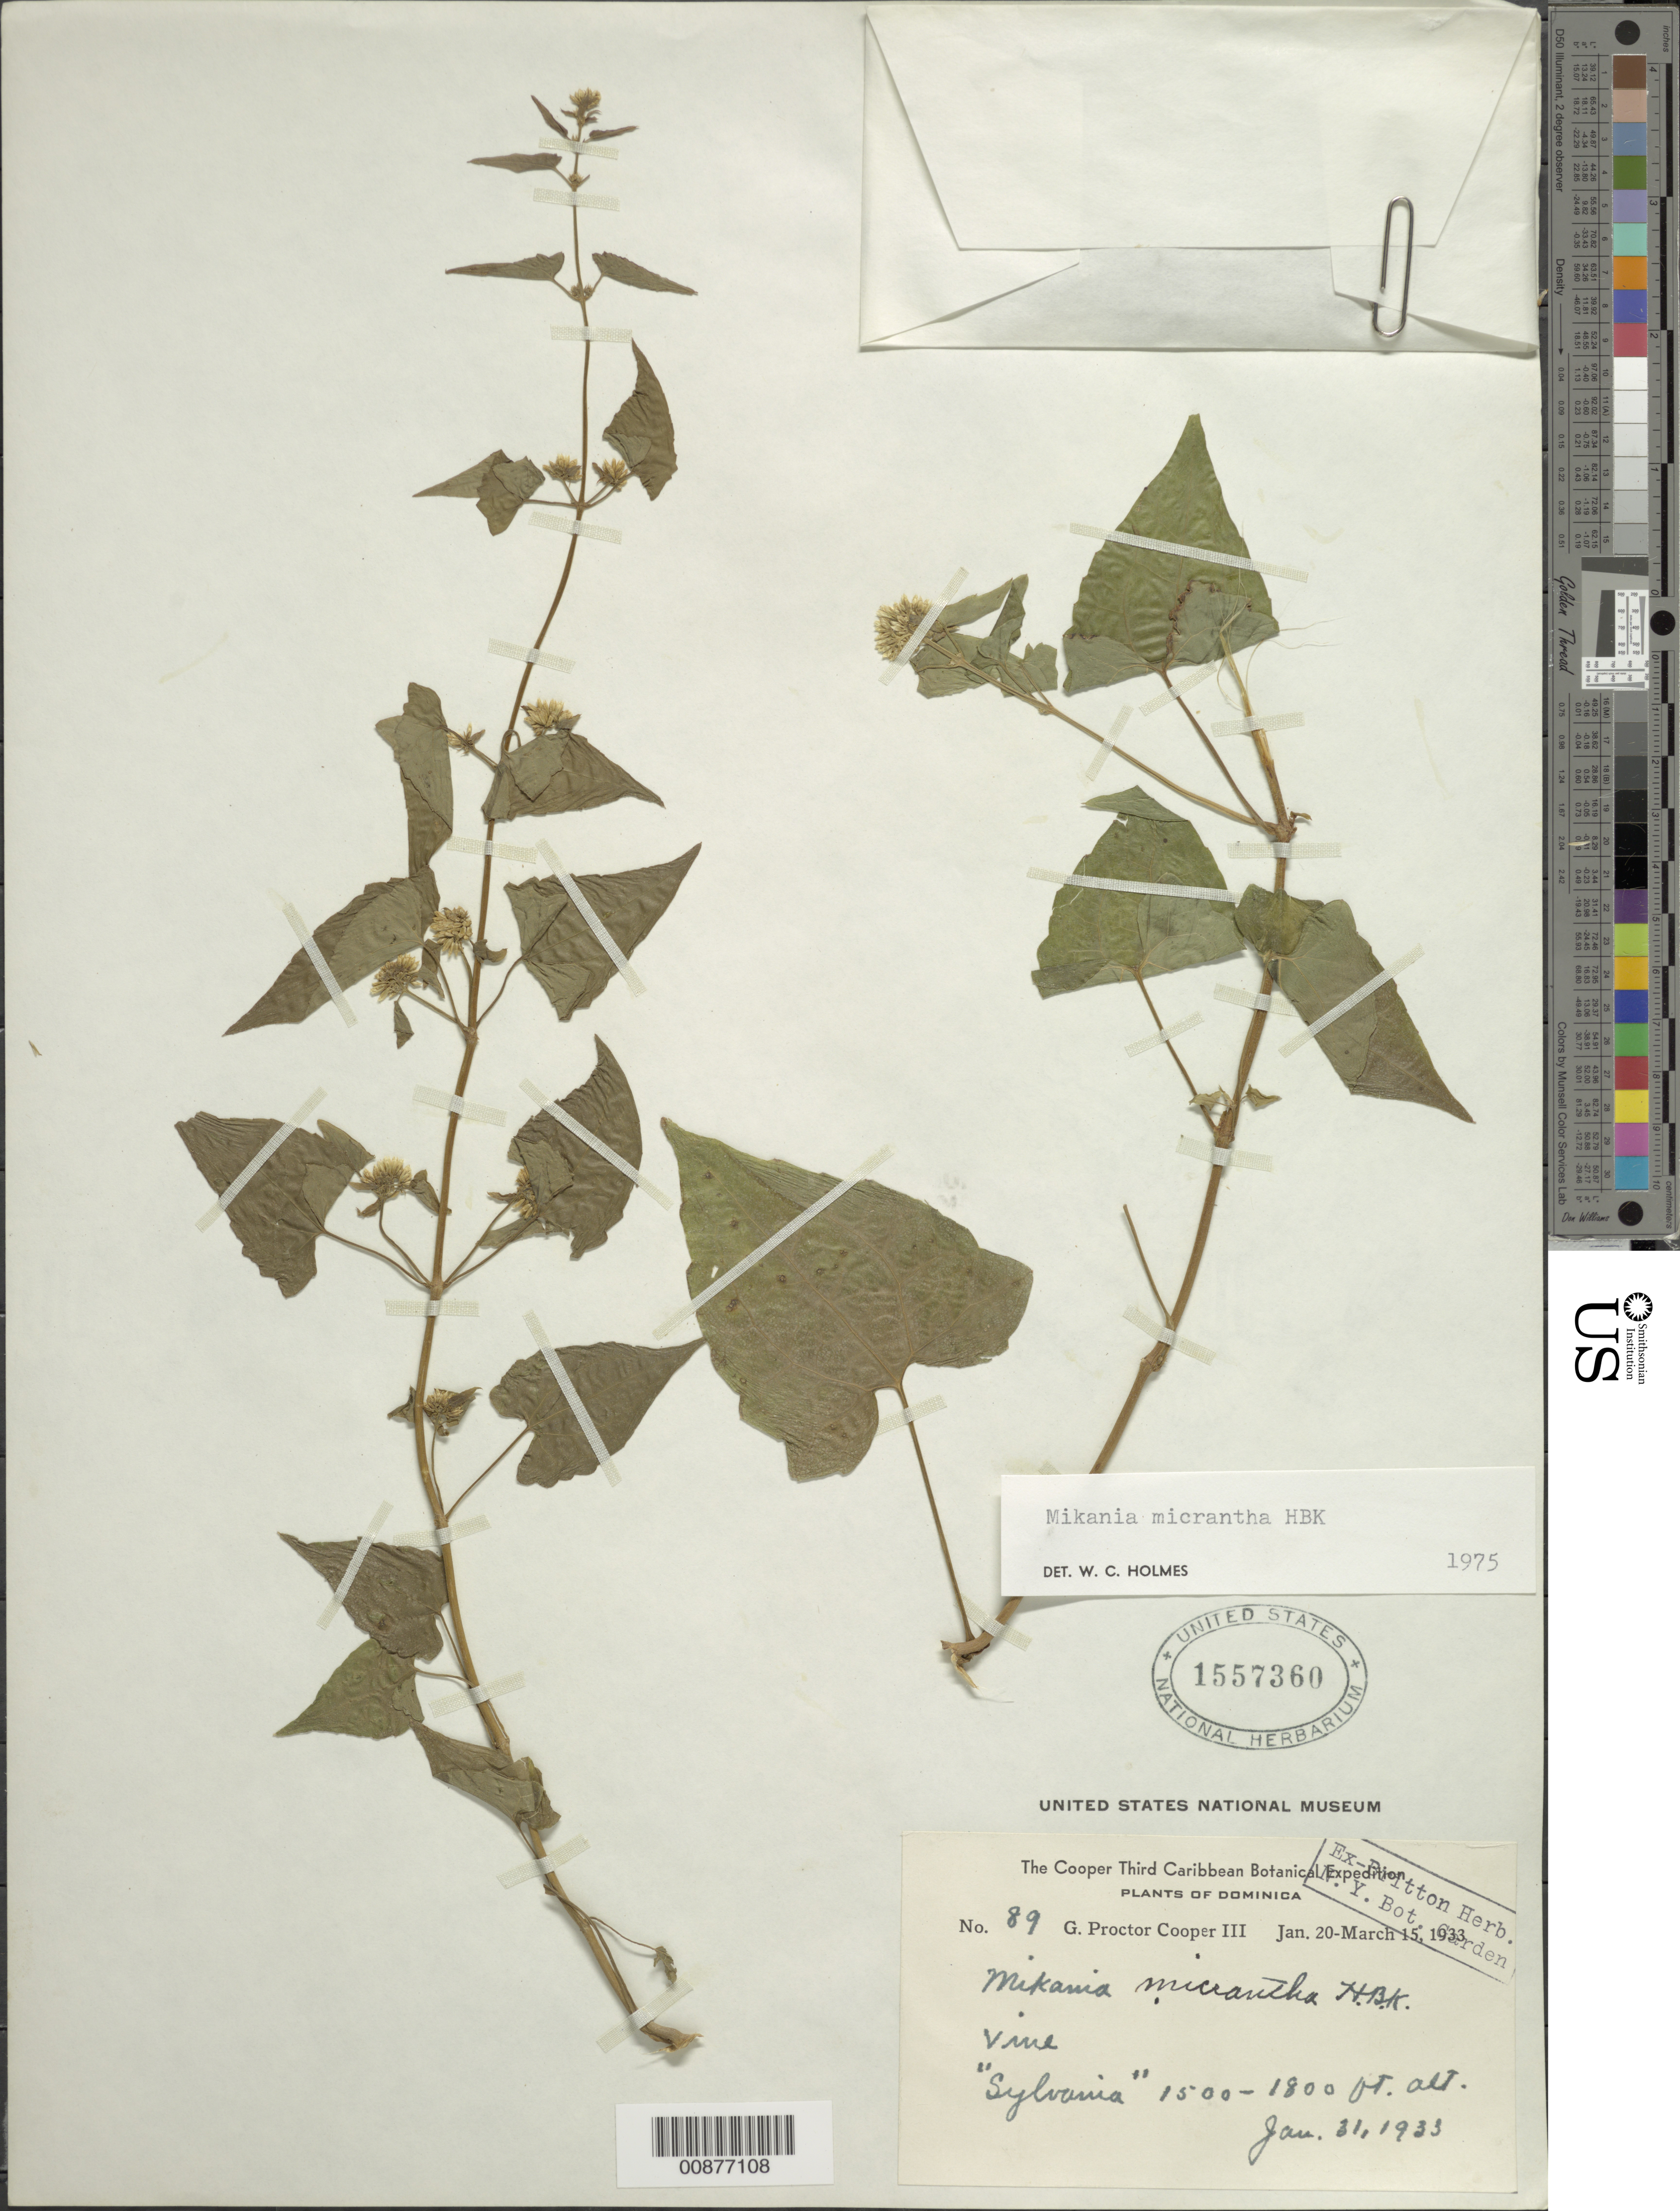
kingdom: Plantae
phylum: Tracheophyta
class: Magnoliopsida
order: Asterales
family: Asteraceae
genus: Mikania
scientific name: Mikania micrantha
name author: Kunth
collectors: G. Cooper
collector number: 89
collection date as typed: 31 Jan 1933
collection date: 1933-01-31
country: Dominica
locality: "Sylvania"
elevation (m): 457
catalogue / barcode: US 1557360